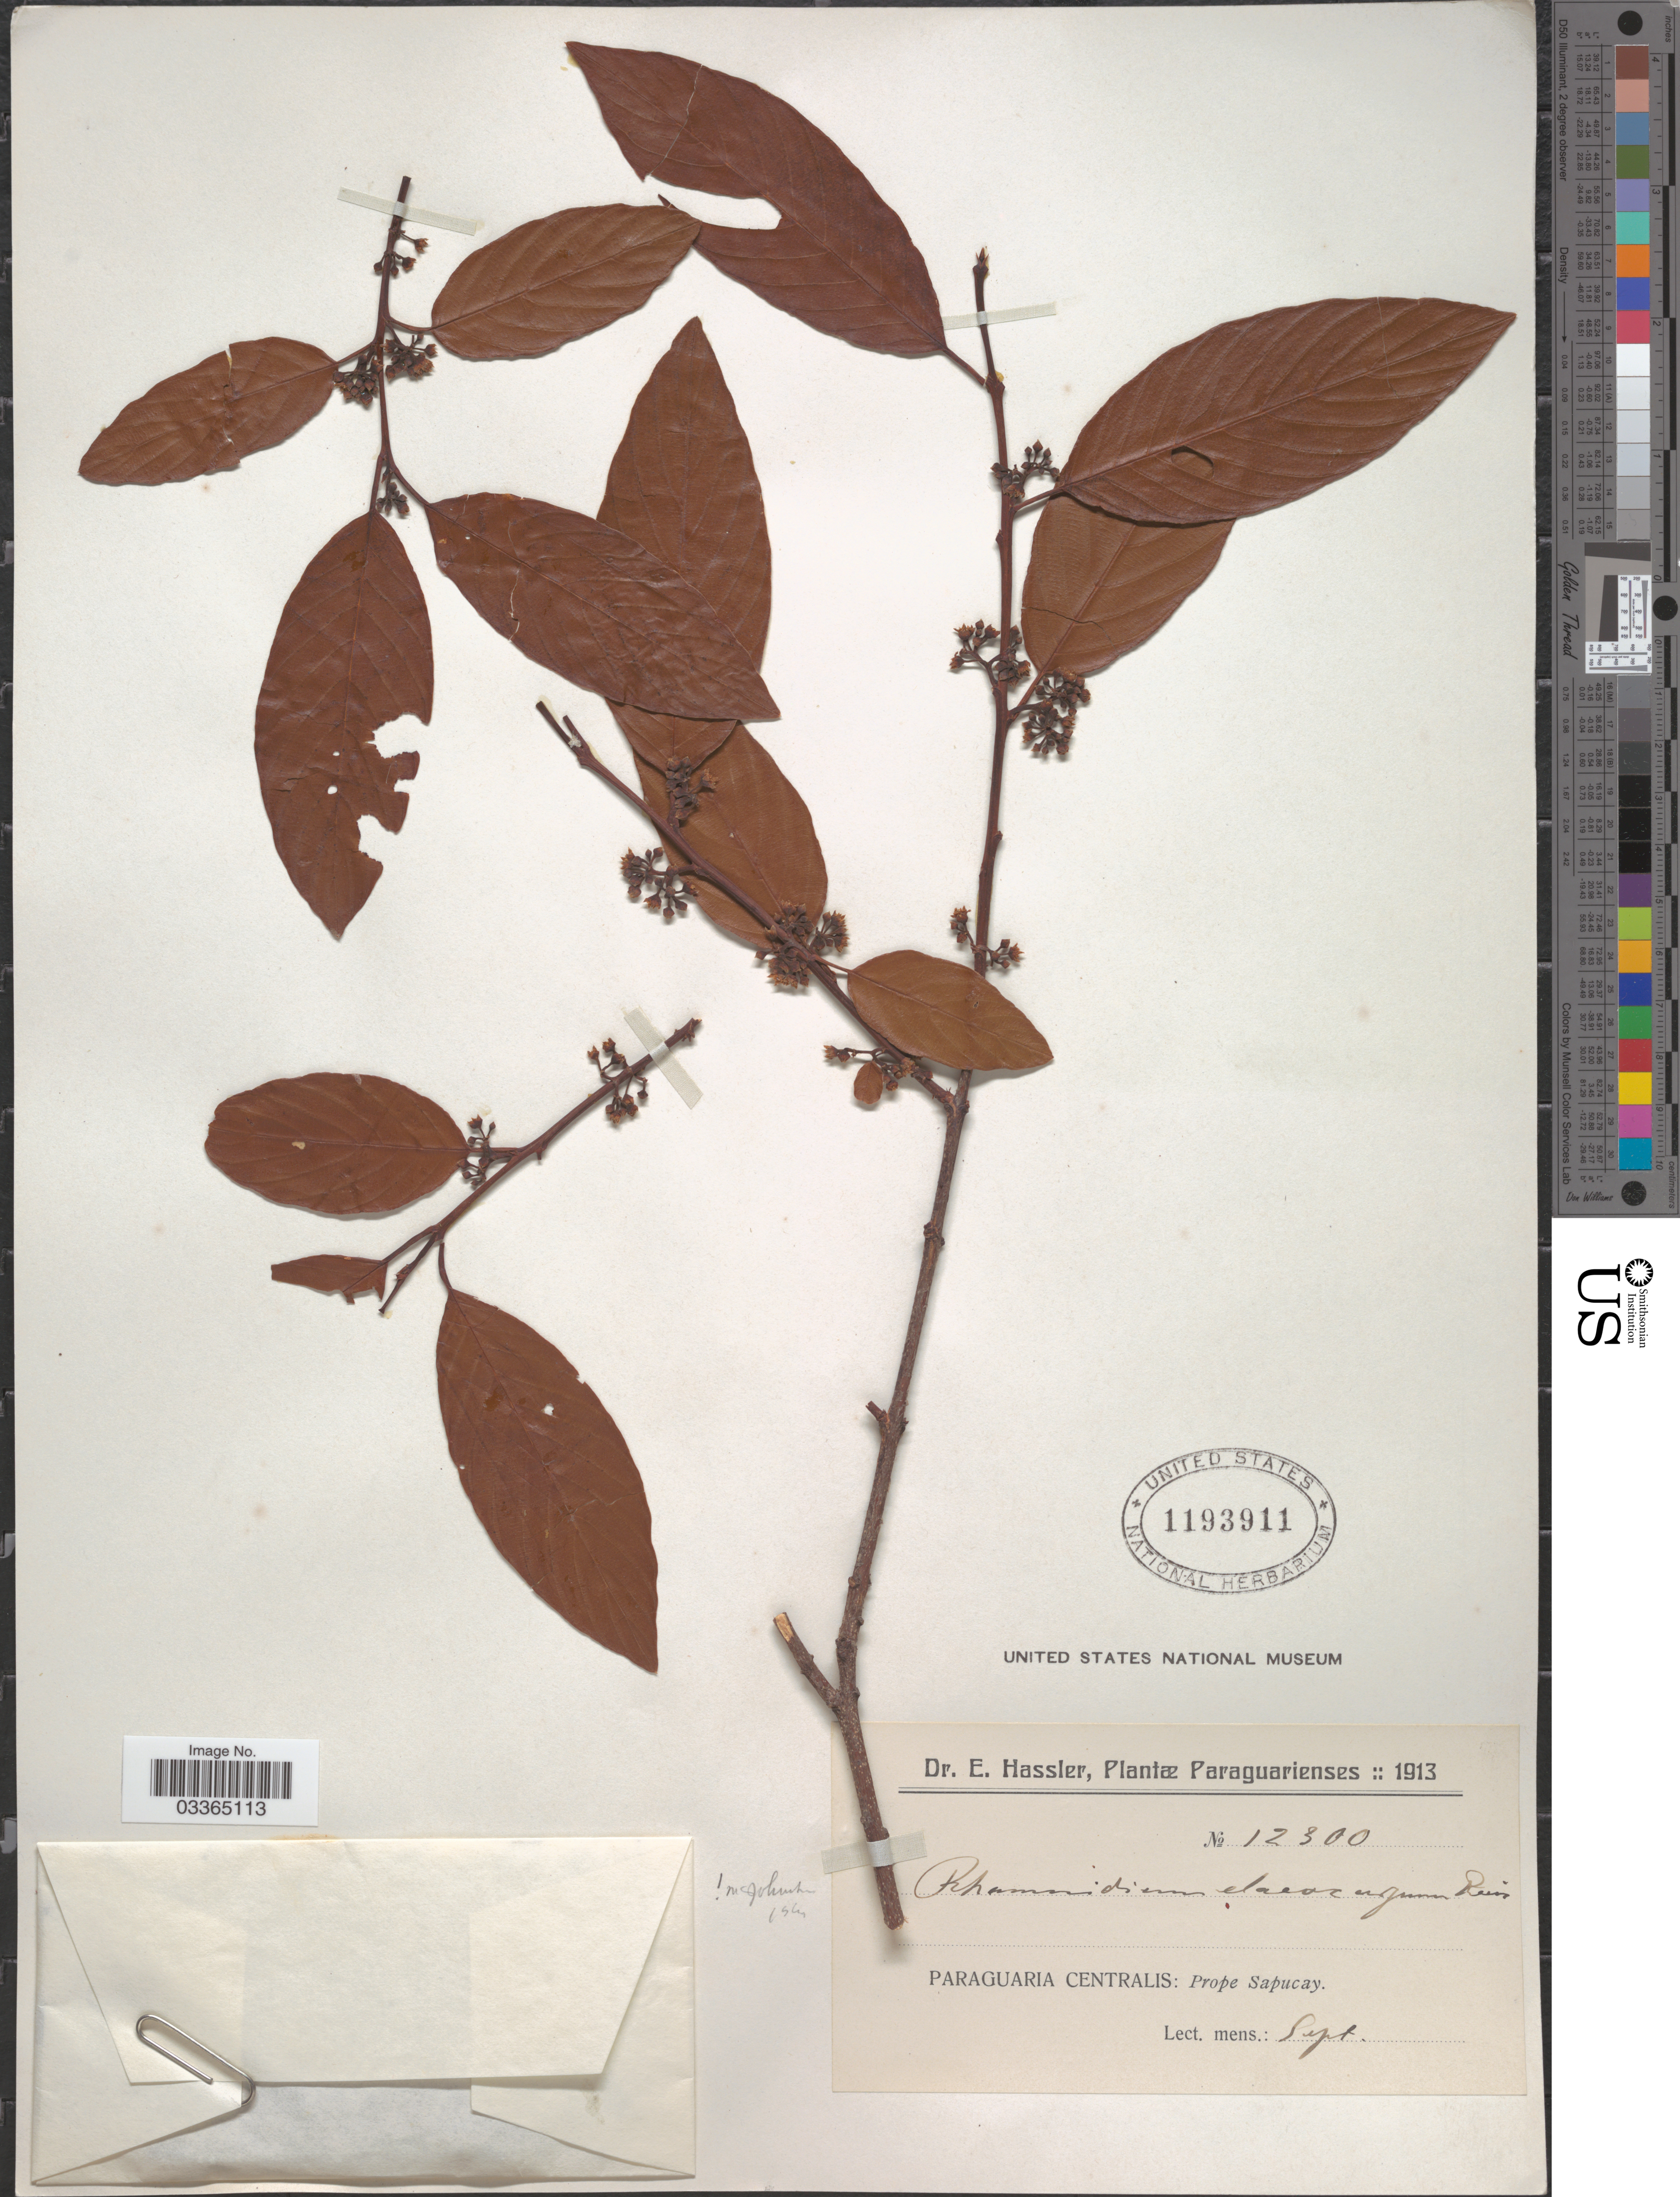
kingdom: Plantae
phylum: Tracheophyta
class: Magnoliopsida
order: Rosales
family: Rhamnaceae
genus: Rhamnidium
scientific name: Rhamnidium elaeocarpum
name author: Reissek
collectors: E. Hassler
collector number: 12300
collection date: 1913-09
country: Paraguay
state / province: Central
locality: Paraguaria Centralis: Prope Sapucay.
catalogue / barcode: US 1193911